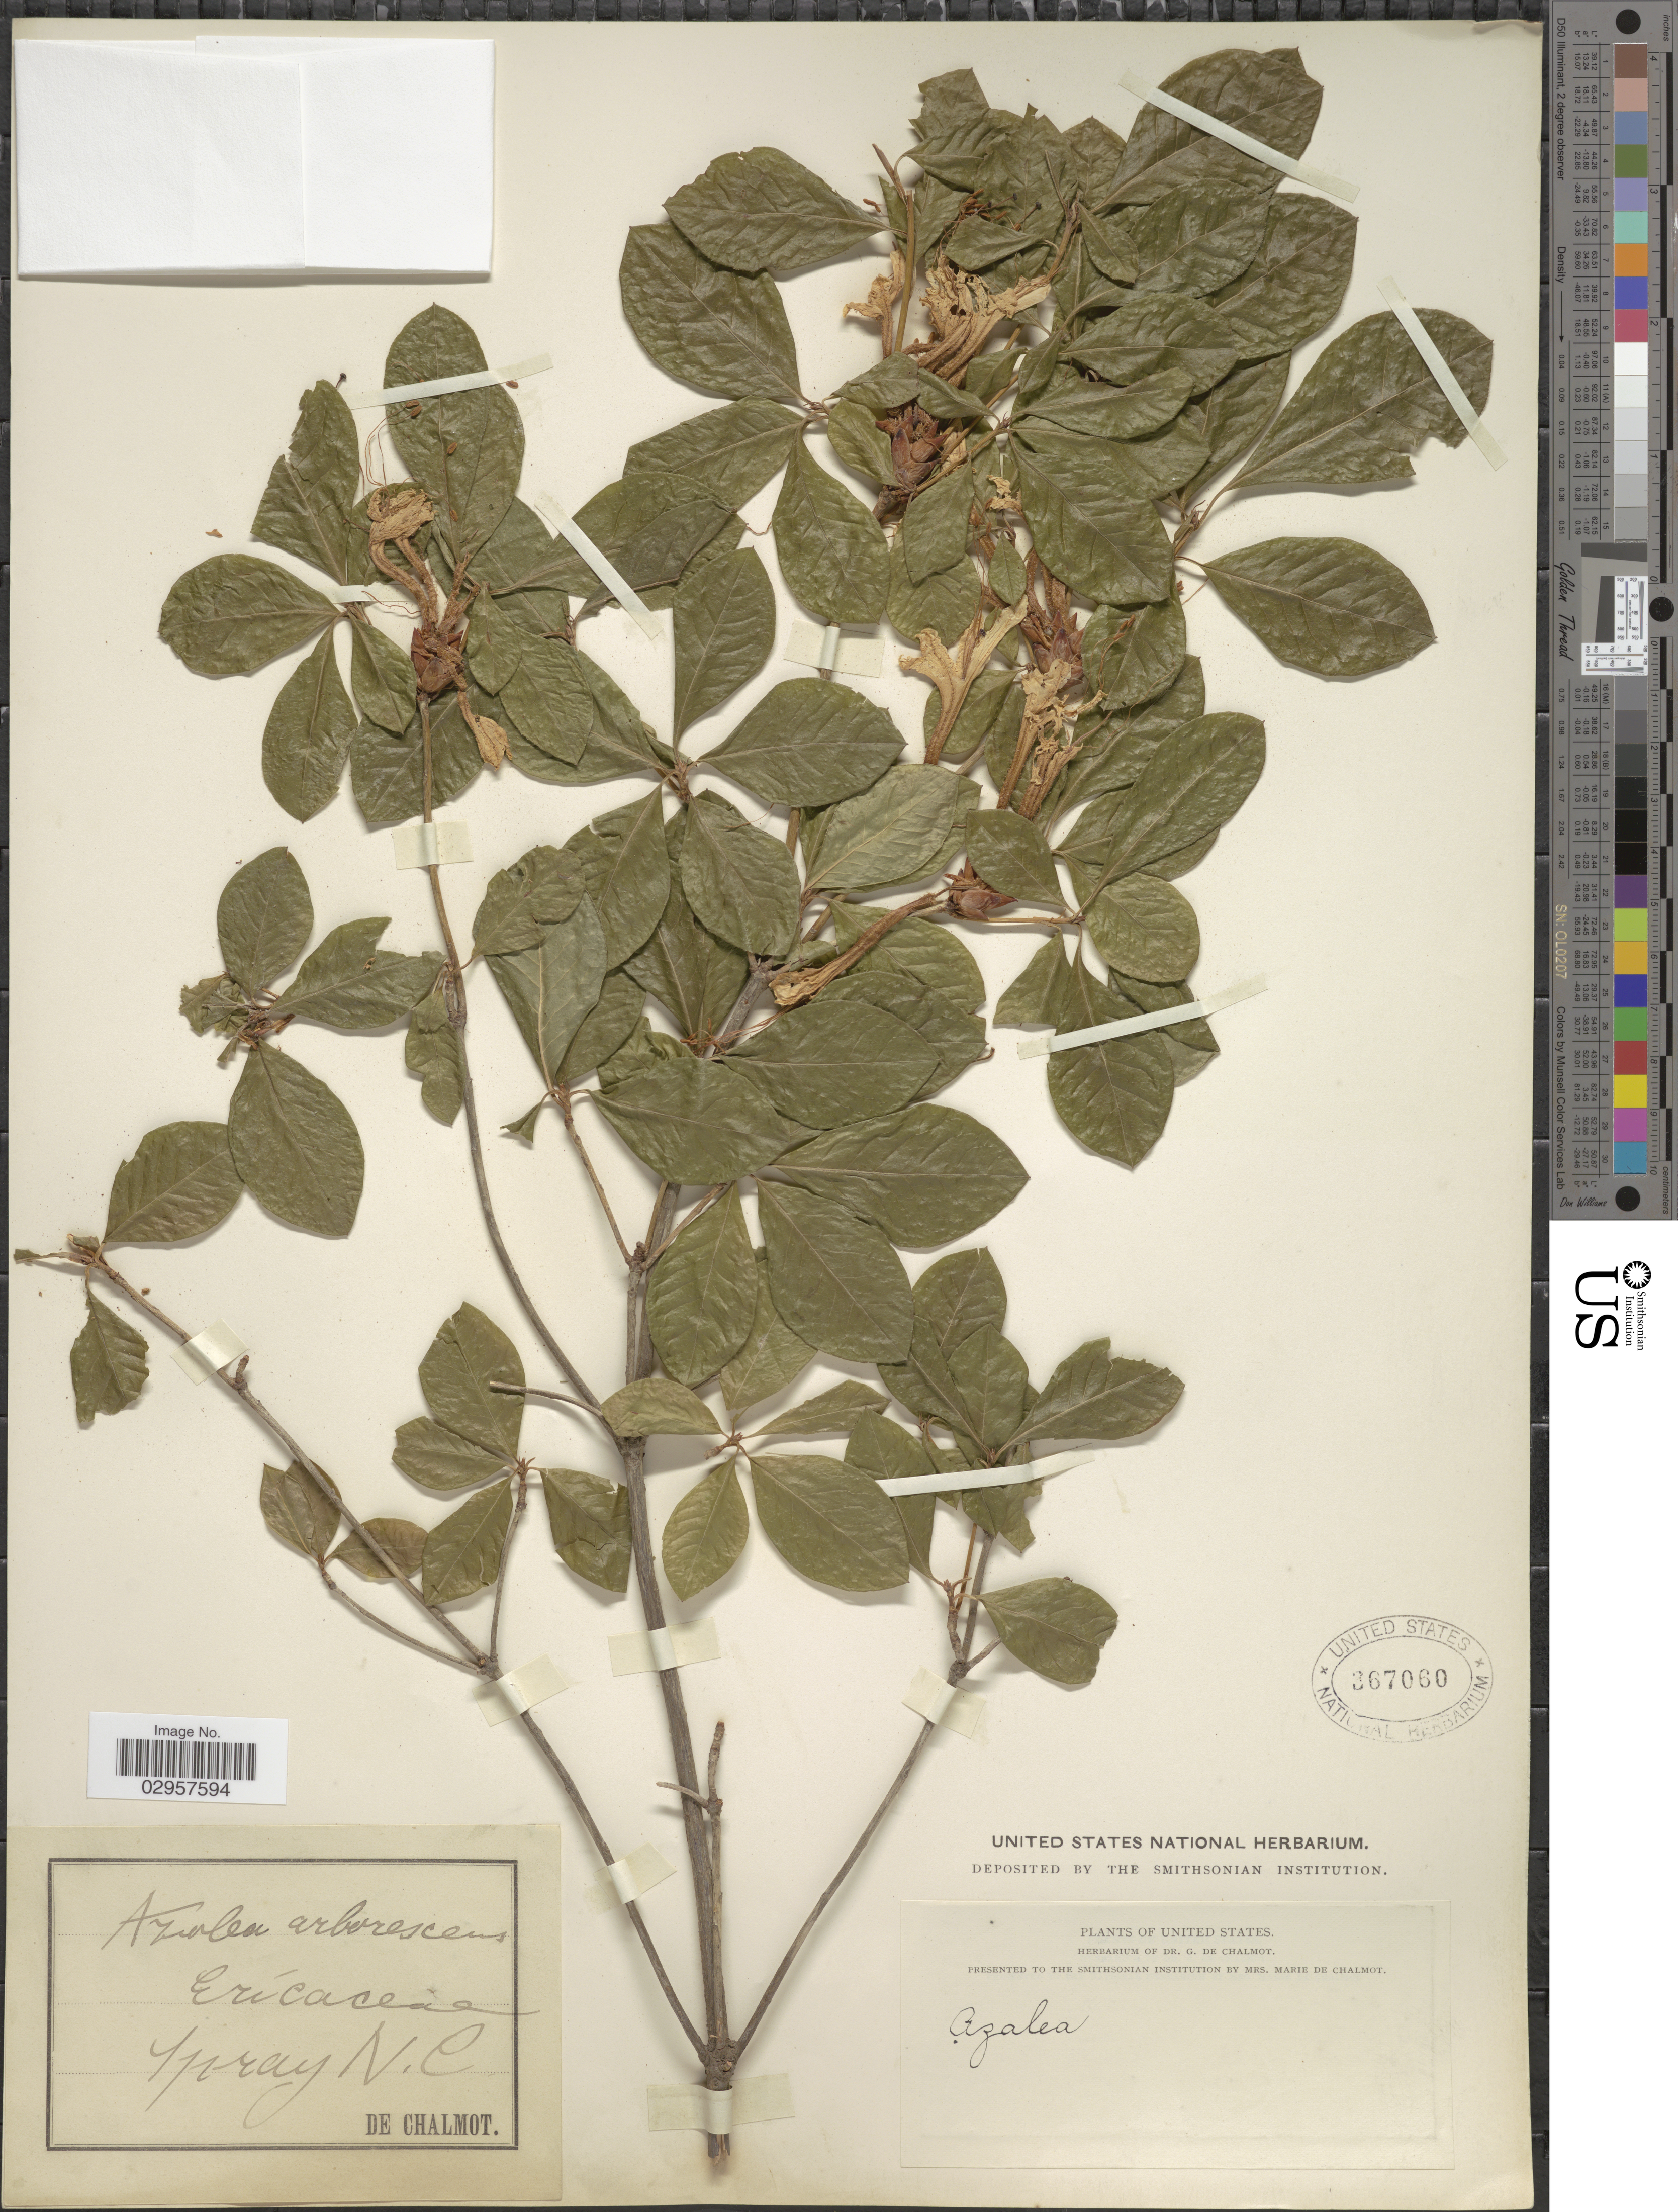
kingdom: Plantae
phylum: Tracheophyta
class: Magnoliopsida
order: Ericales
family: Ericaceae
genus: Rhododendron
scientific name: Rhododendron arborescens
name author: (Pursh) Torr.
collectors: G. de Chalmot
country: United States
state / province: North Carolina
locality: Spray.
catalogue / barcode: US 367060